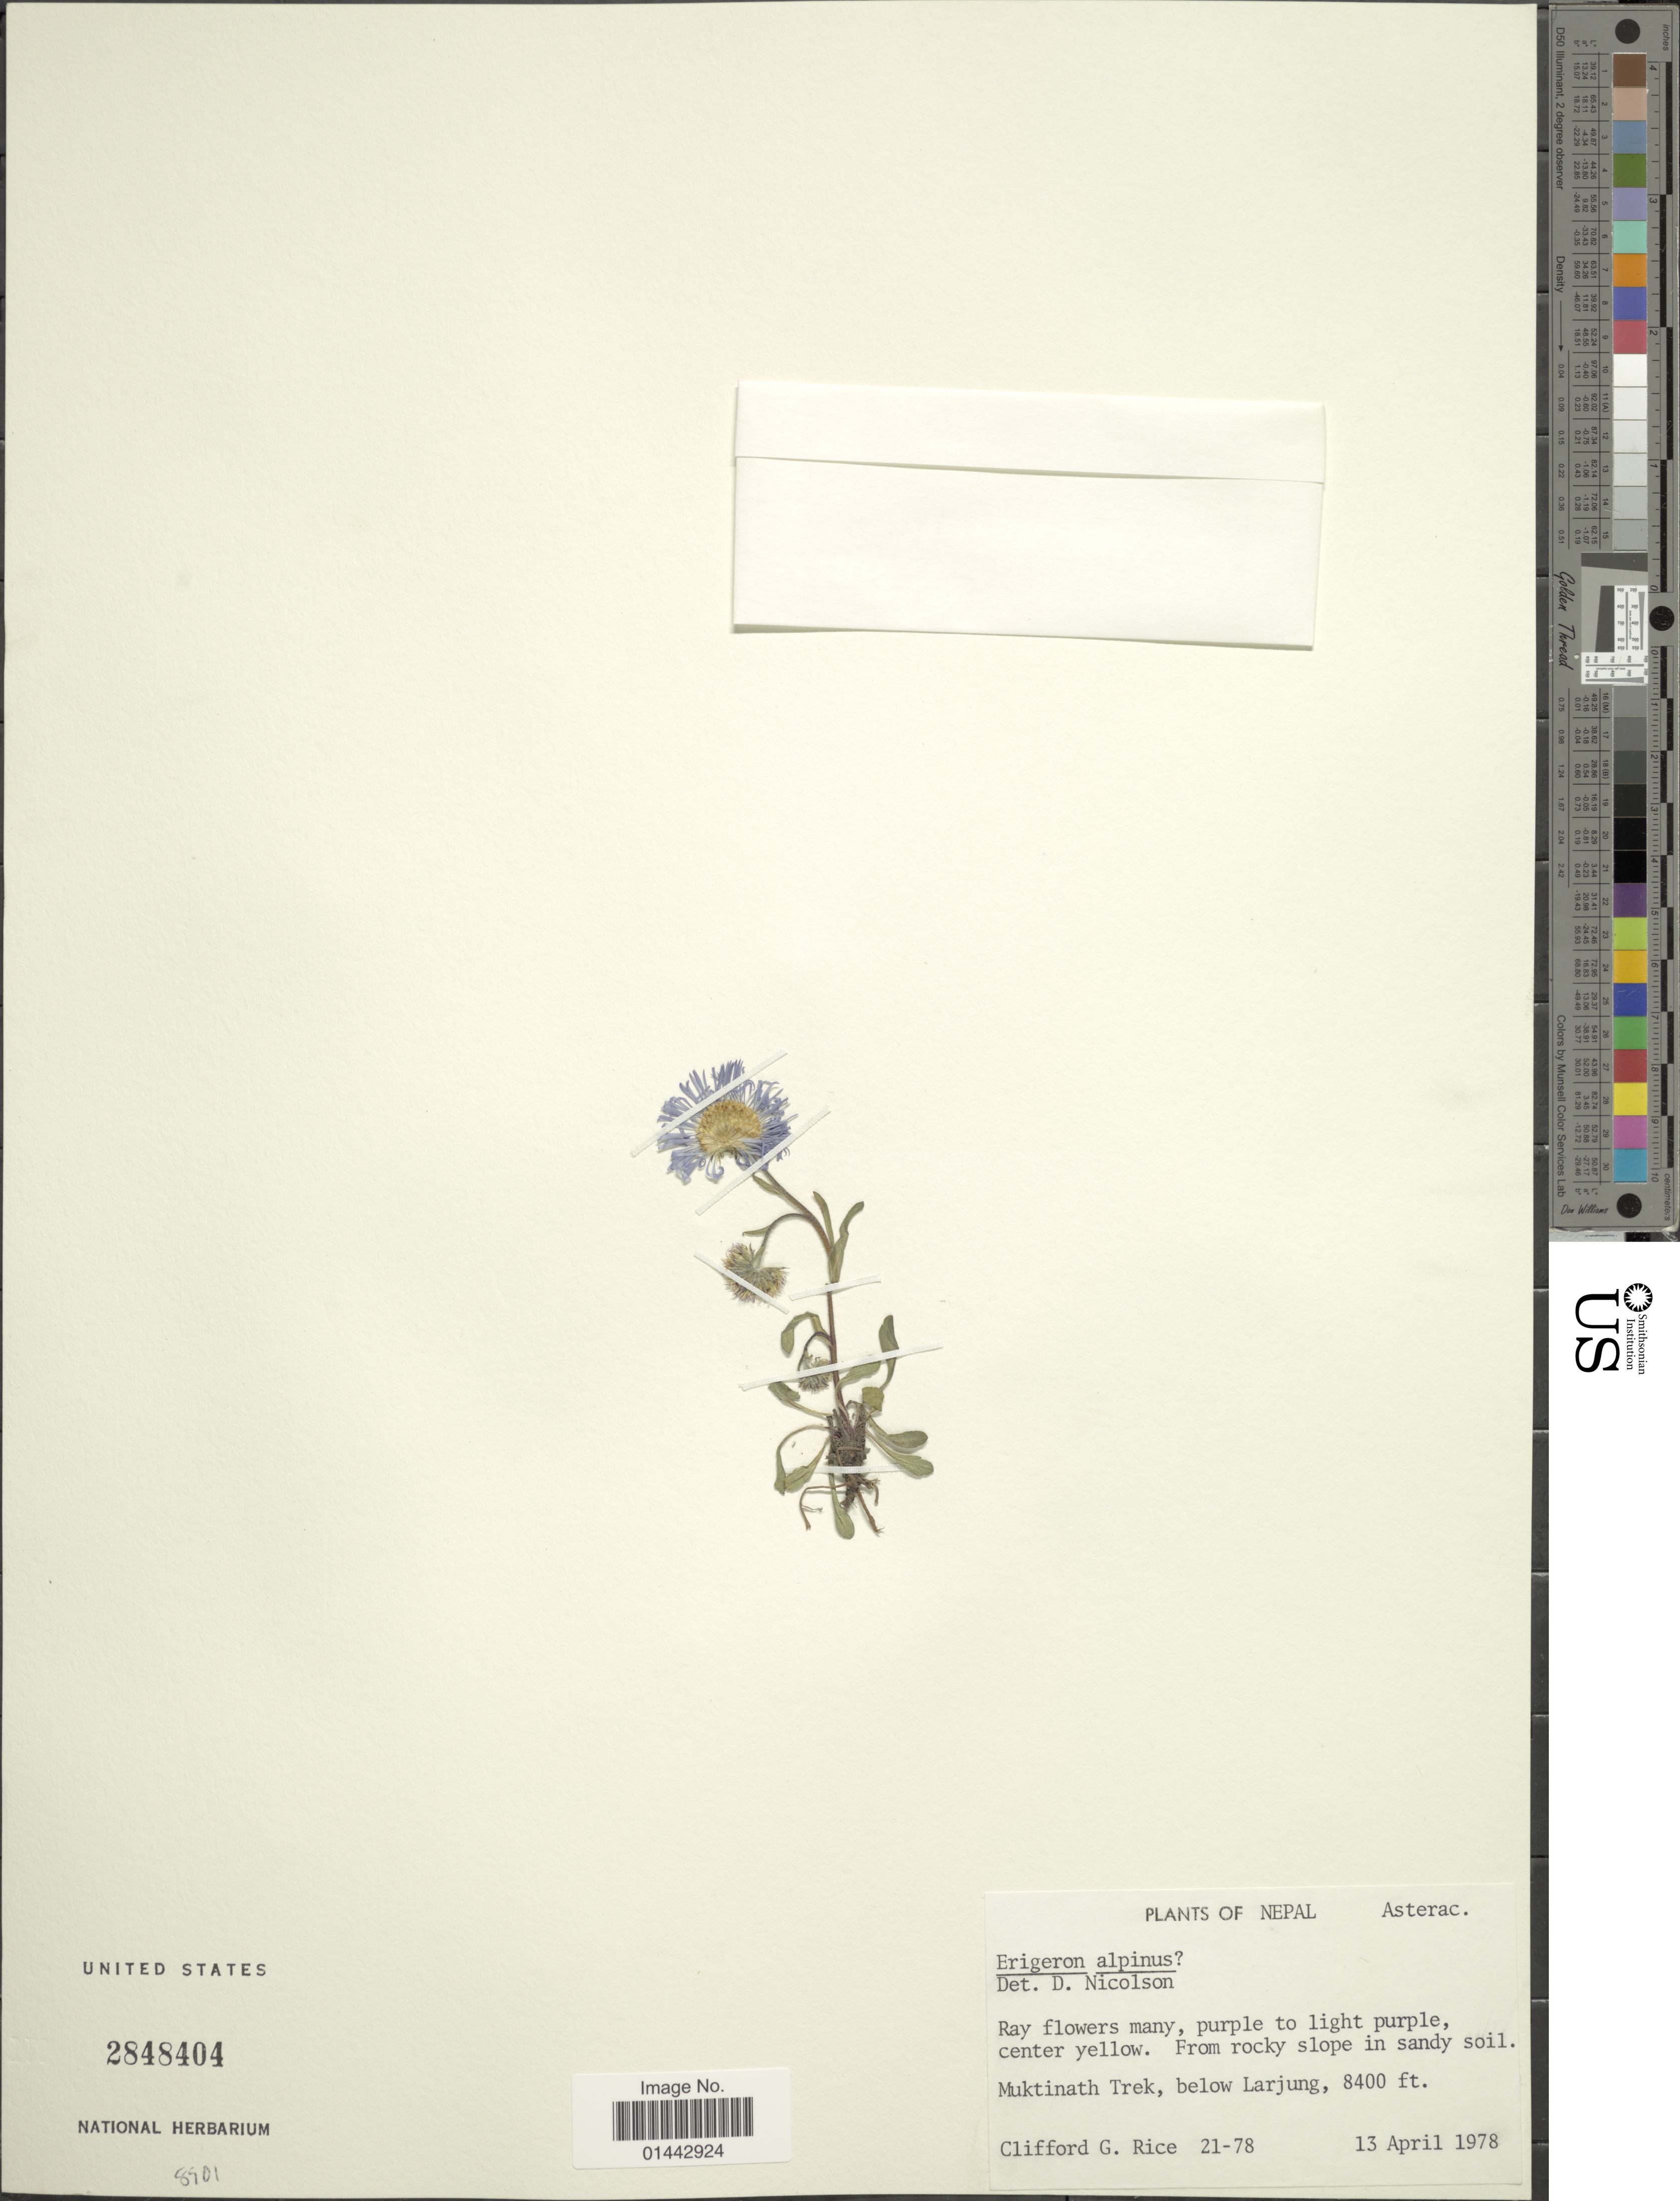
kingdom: Plantae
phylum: Tracheophyta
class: Magnoliopsida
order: Asterales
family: Asteraceae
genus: Erigeron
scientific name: Erigeron alpinus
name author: L.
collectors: C. G. Rice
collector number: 21-78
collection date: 1978-04-13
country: Nepal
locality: Muktinath Trek, below Larjung.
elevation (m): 2560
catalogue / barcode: US 2848404